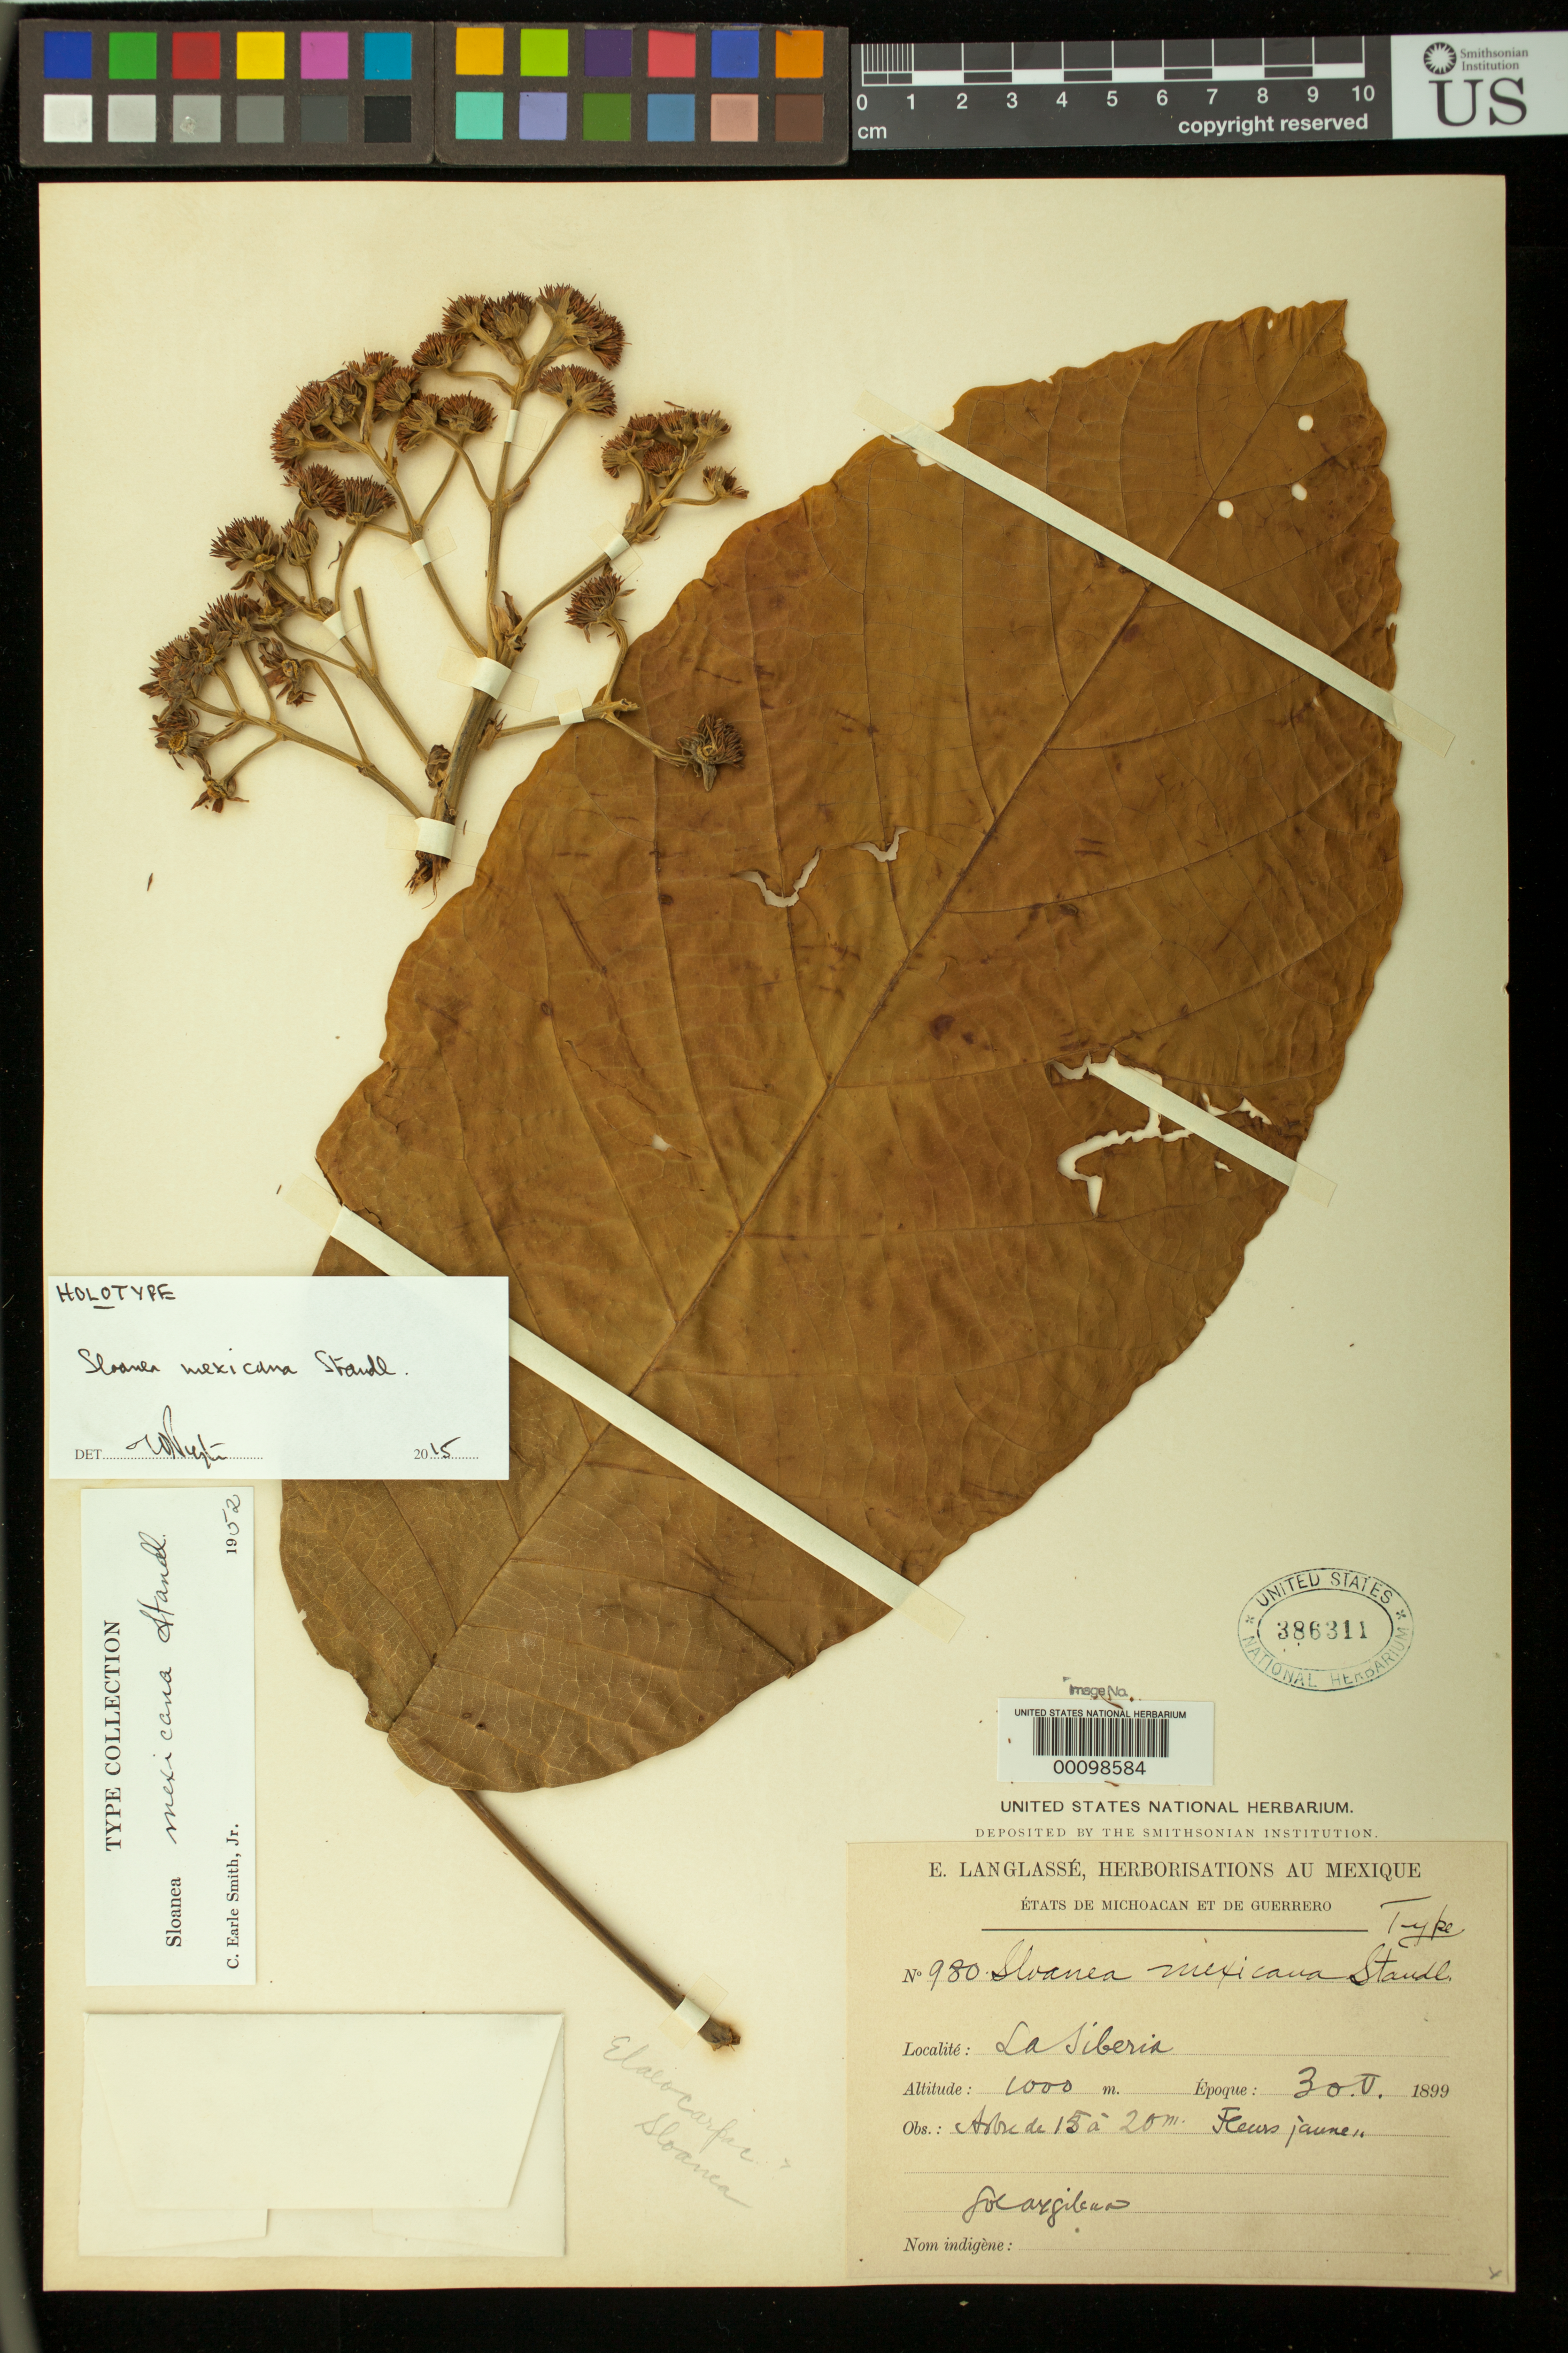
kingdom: Plantae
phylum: Tracheophyta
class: Magnoliopsida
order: Oxalidales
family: Elaeocarpaceae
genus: Sloanea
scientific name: Sloanea mexicana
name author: Standl.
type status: Holotype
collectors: E. Langlassé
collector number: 980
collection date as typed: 30 May 1899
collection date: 1899-05-30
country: Mexico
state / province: Guerrero / Michoacán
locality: "Etats de Michoacan et de Guerrero", La Siberia [locality is apparently in Guerrero]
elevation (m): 1000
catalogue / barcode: US 386311